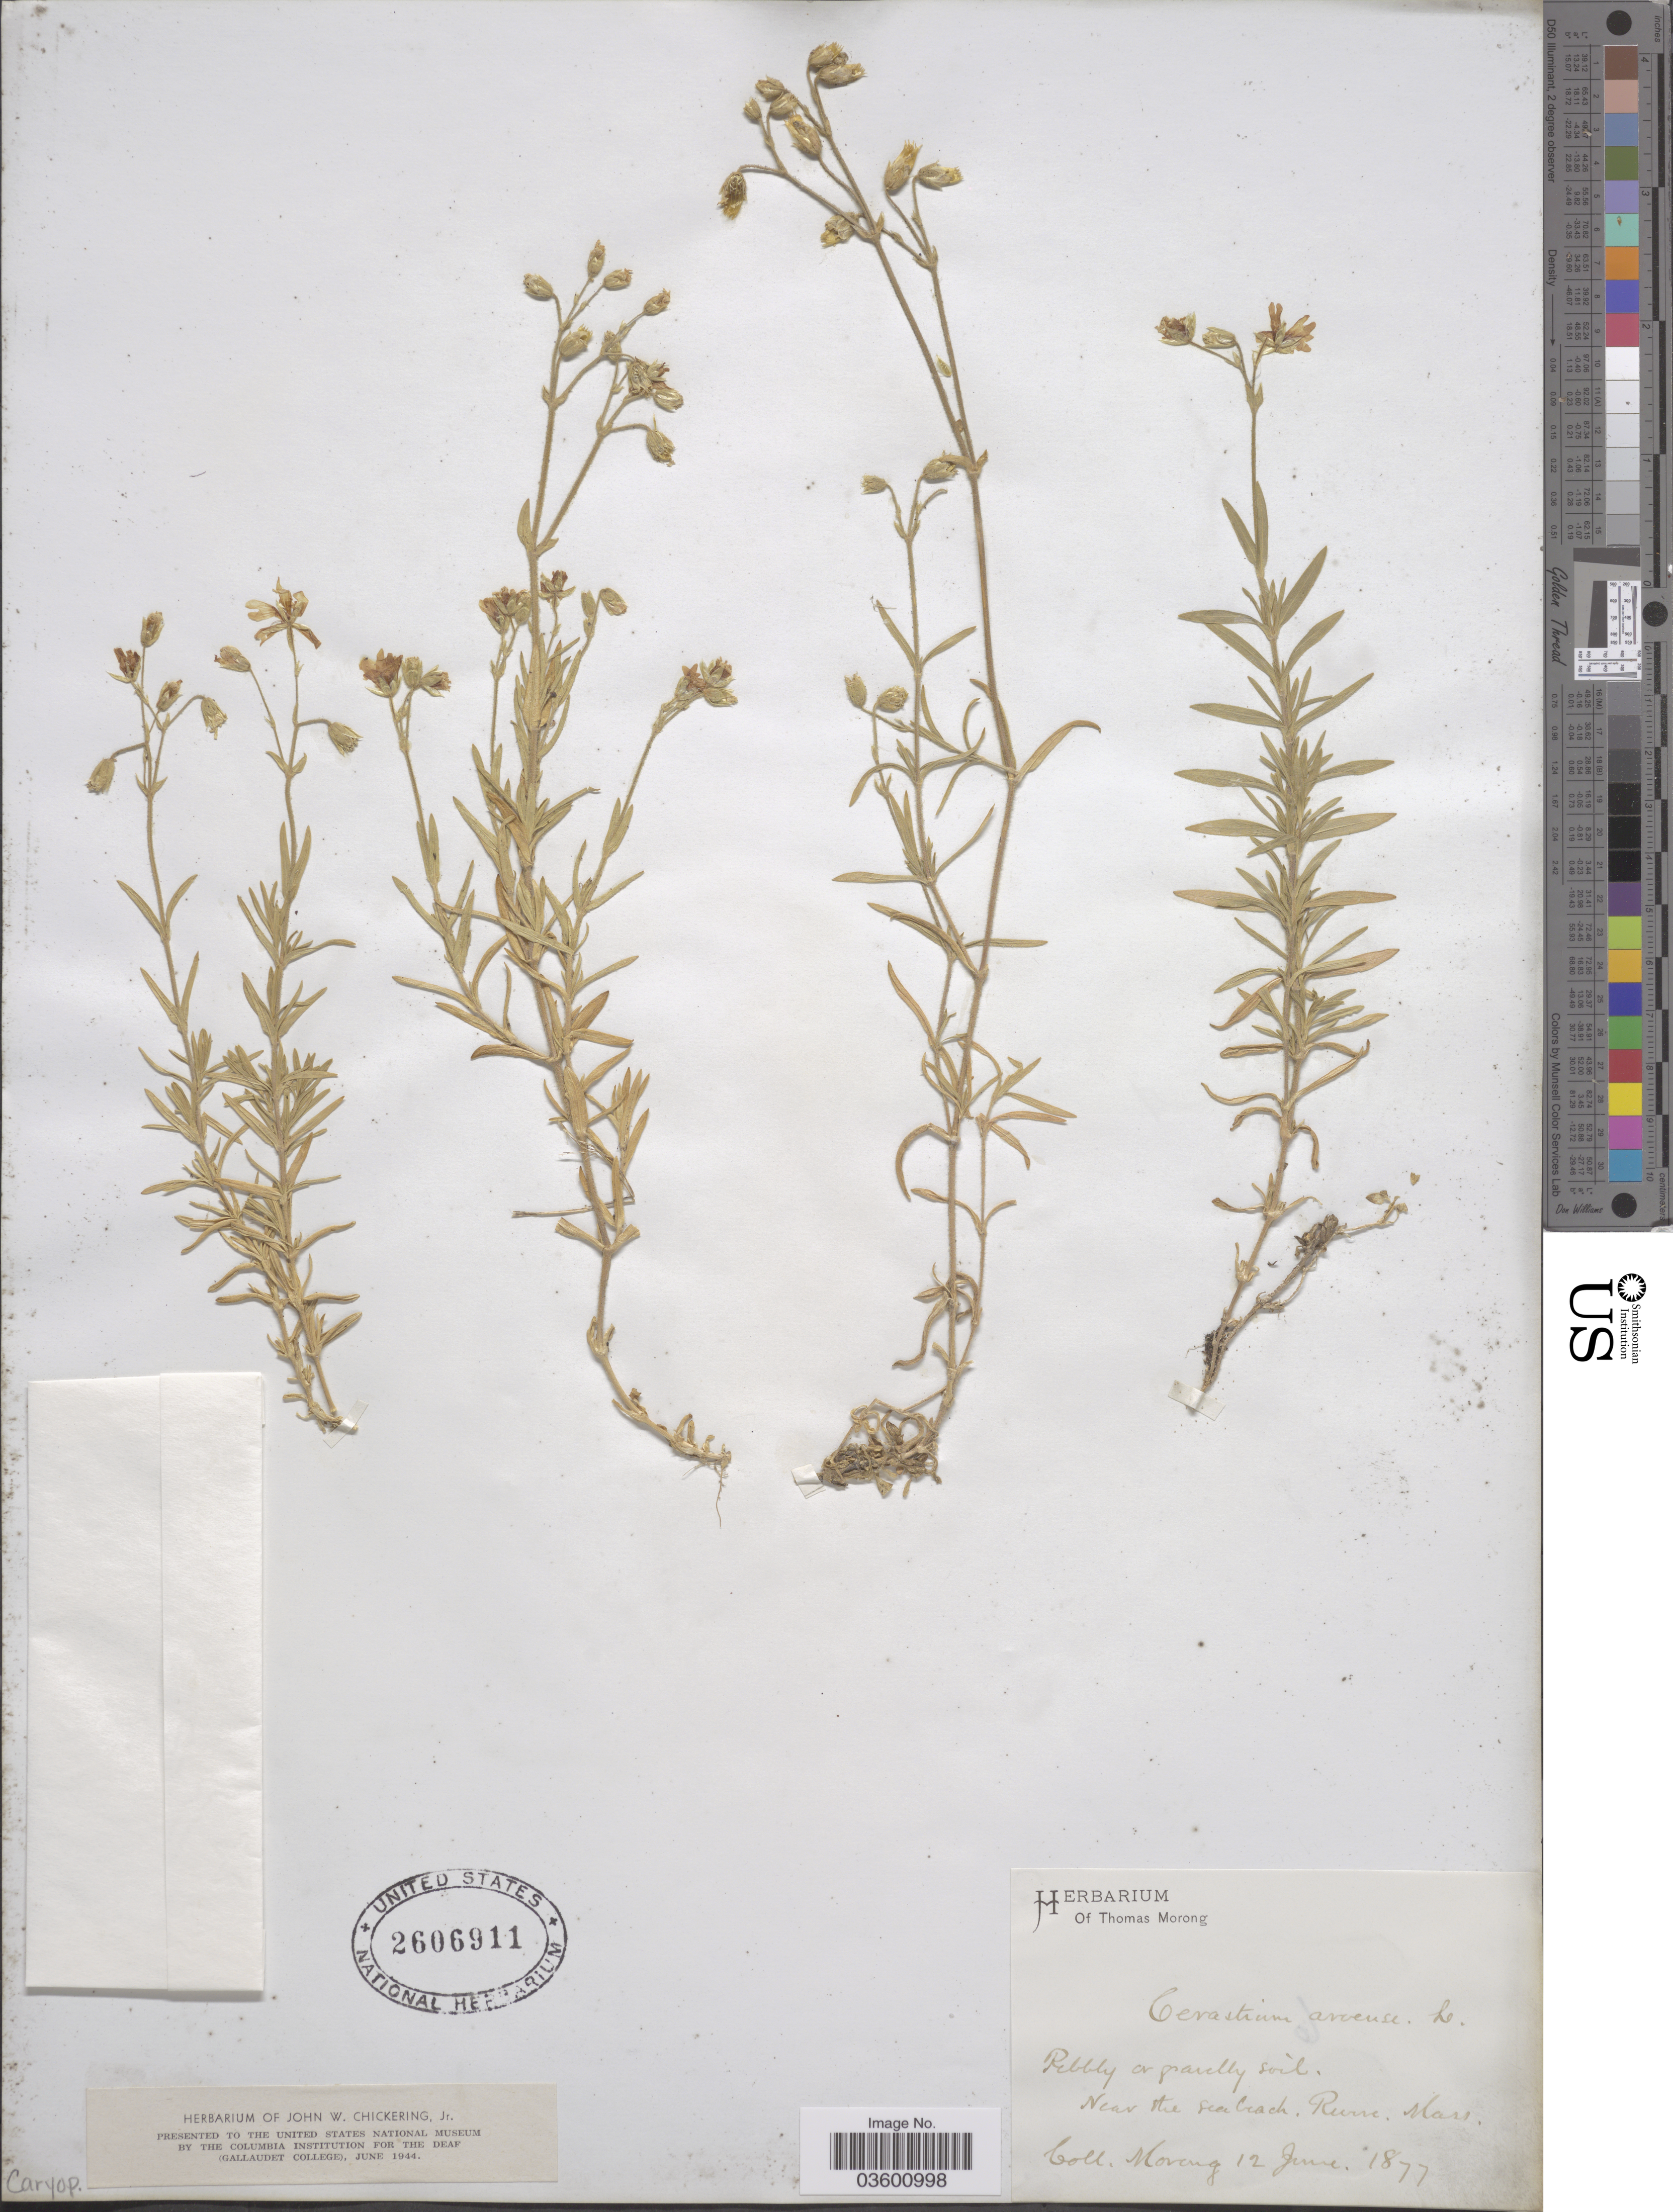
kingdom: Plantae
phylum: Tracheophyta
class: Magnoliopsida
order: Caryophyllales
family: Caryophyllaceae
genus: Cerastium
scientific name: Cerastium arvense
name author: L.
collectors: ex herb. T. Morong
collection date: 1877-06-12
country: United States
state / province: Massachusetts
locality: Near the sea beach. Rurre [interpreted].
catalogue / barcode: US 2606911